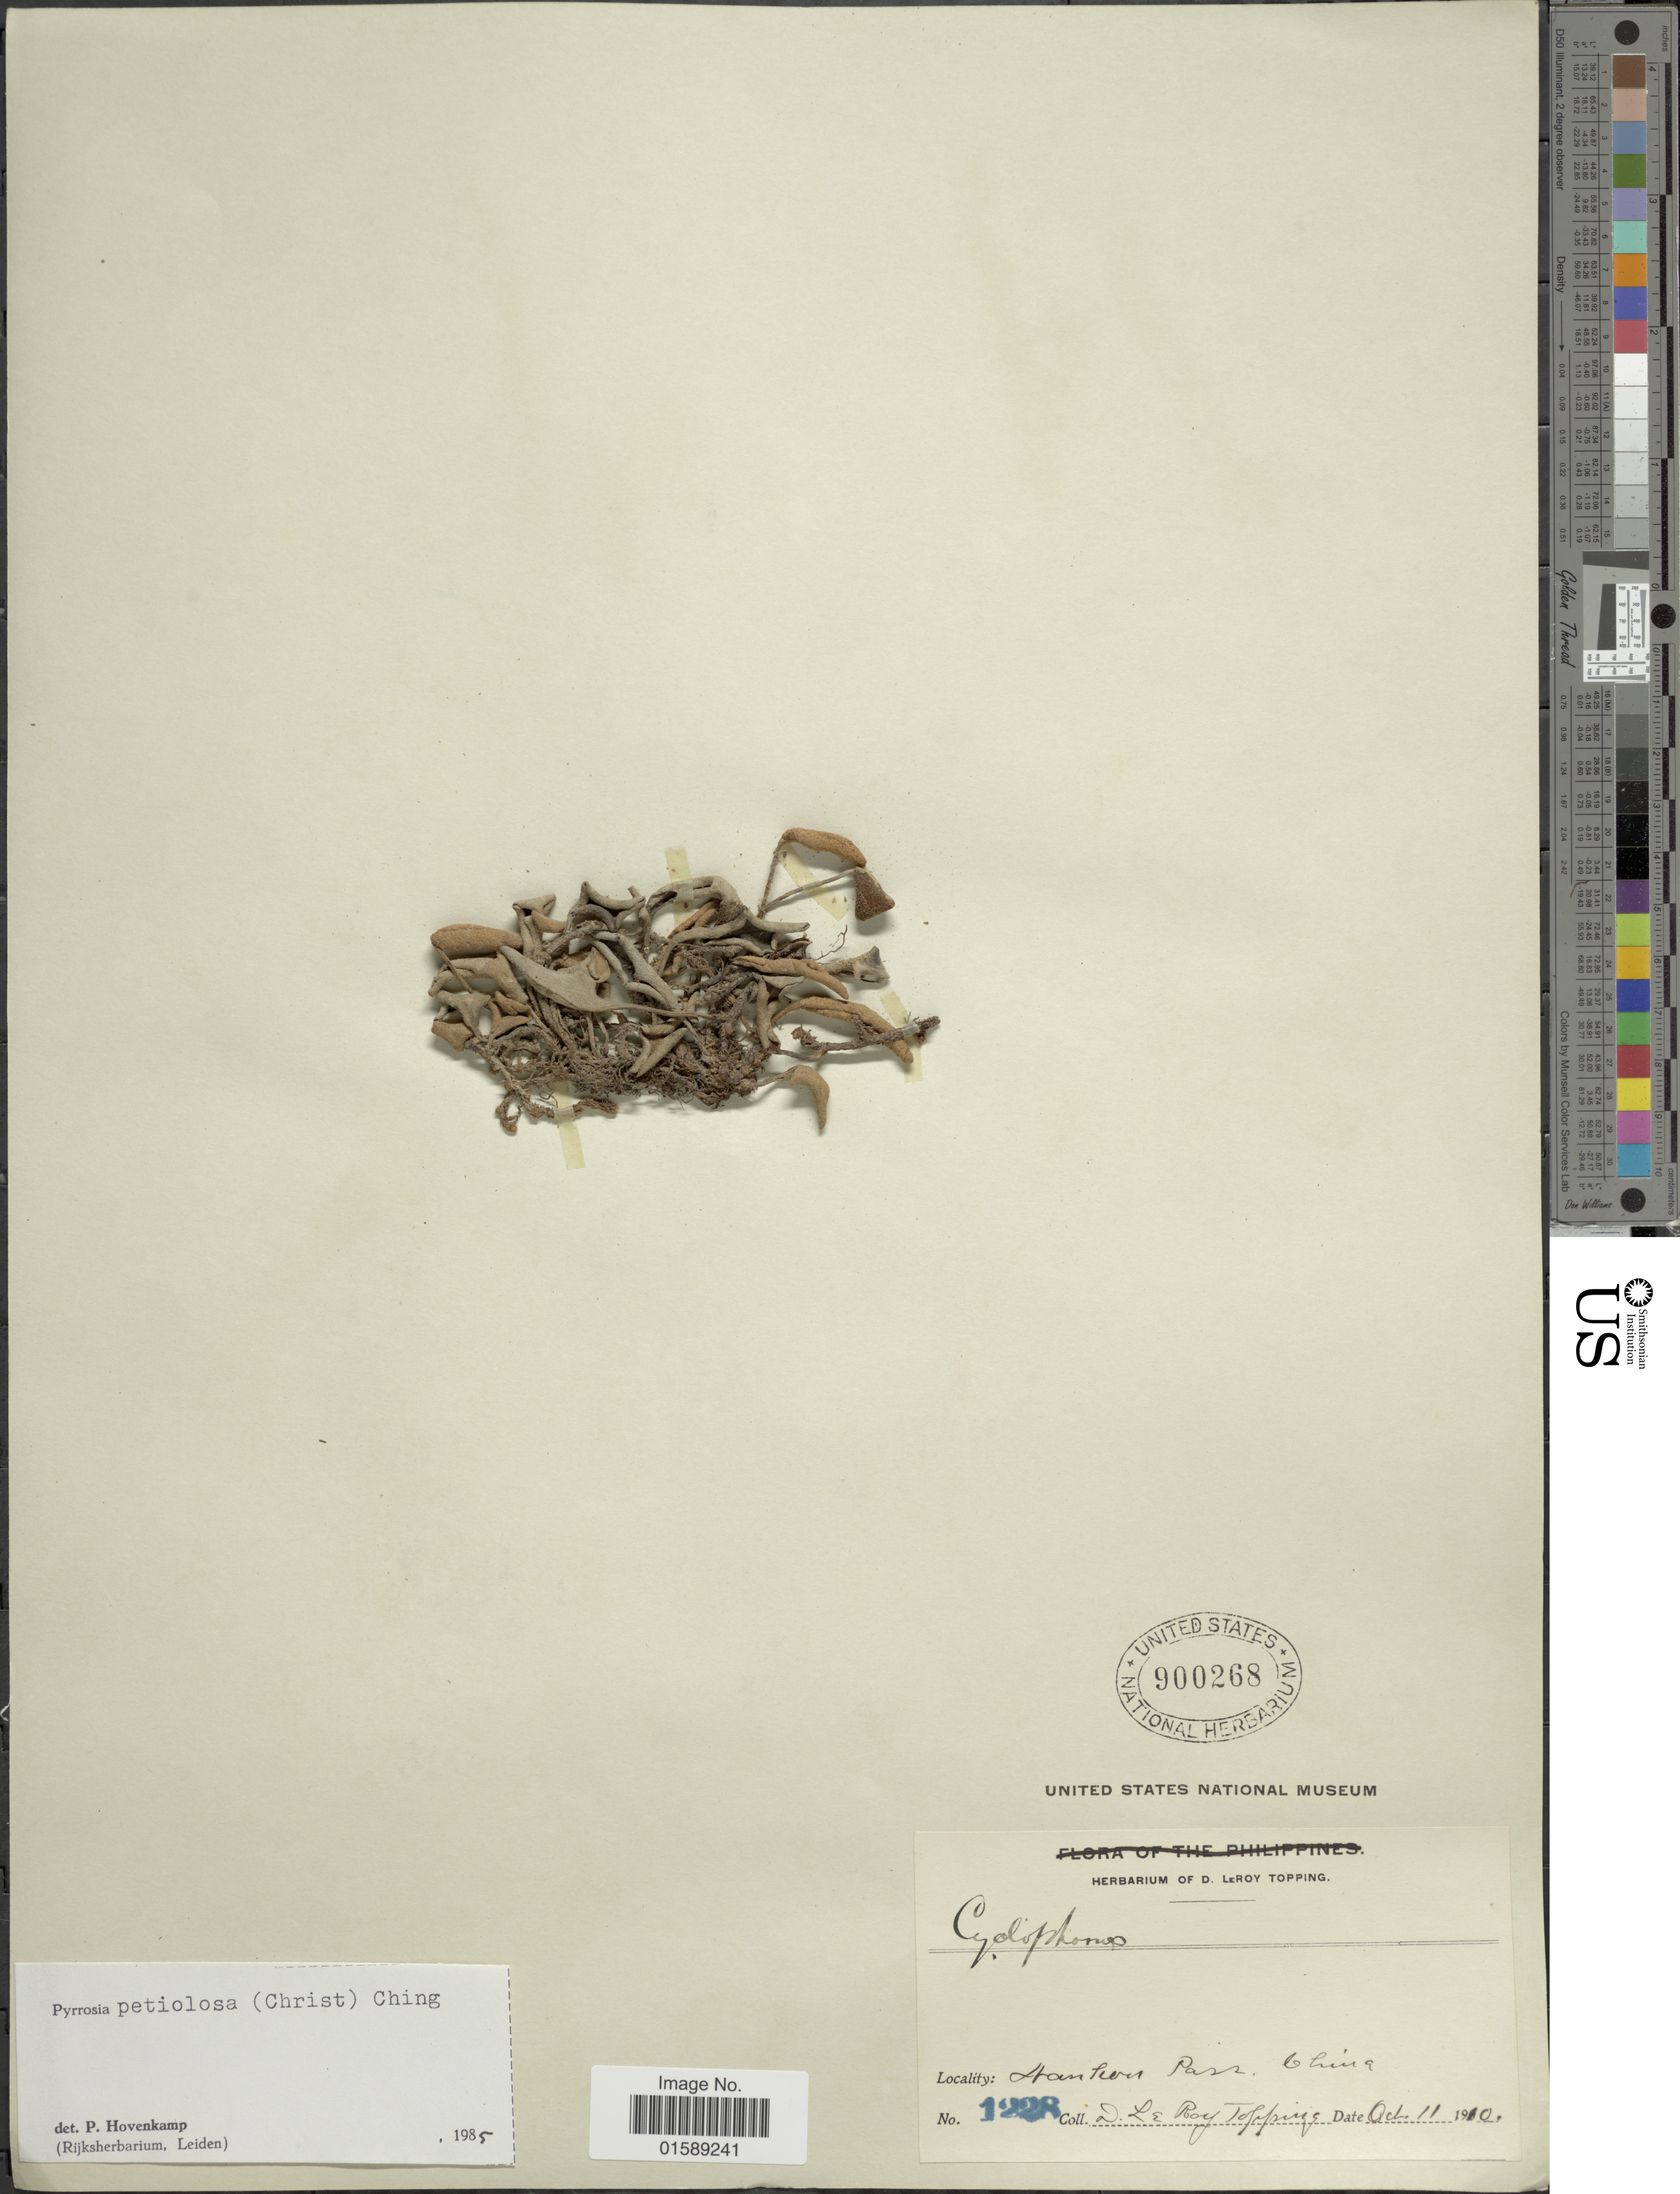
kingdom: Plantae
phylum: Tracheophyta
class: Polypodiopsida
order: Polypodiales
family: Polypodiaceae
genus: Pyrrosia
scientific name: Pyrrosia petiolosa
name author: (Christ) Ching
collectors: D. L. Topping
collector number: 1228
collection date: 1910-10-11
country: China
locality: Hanhou Pass, [interpreted] China.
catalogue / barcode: US 900268